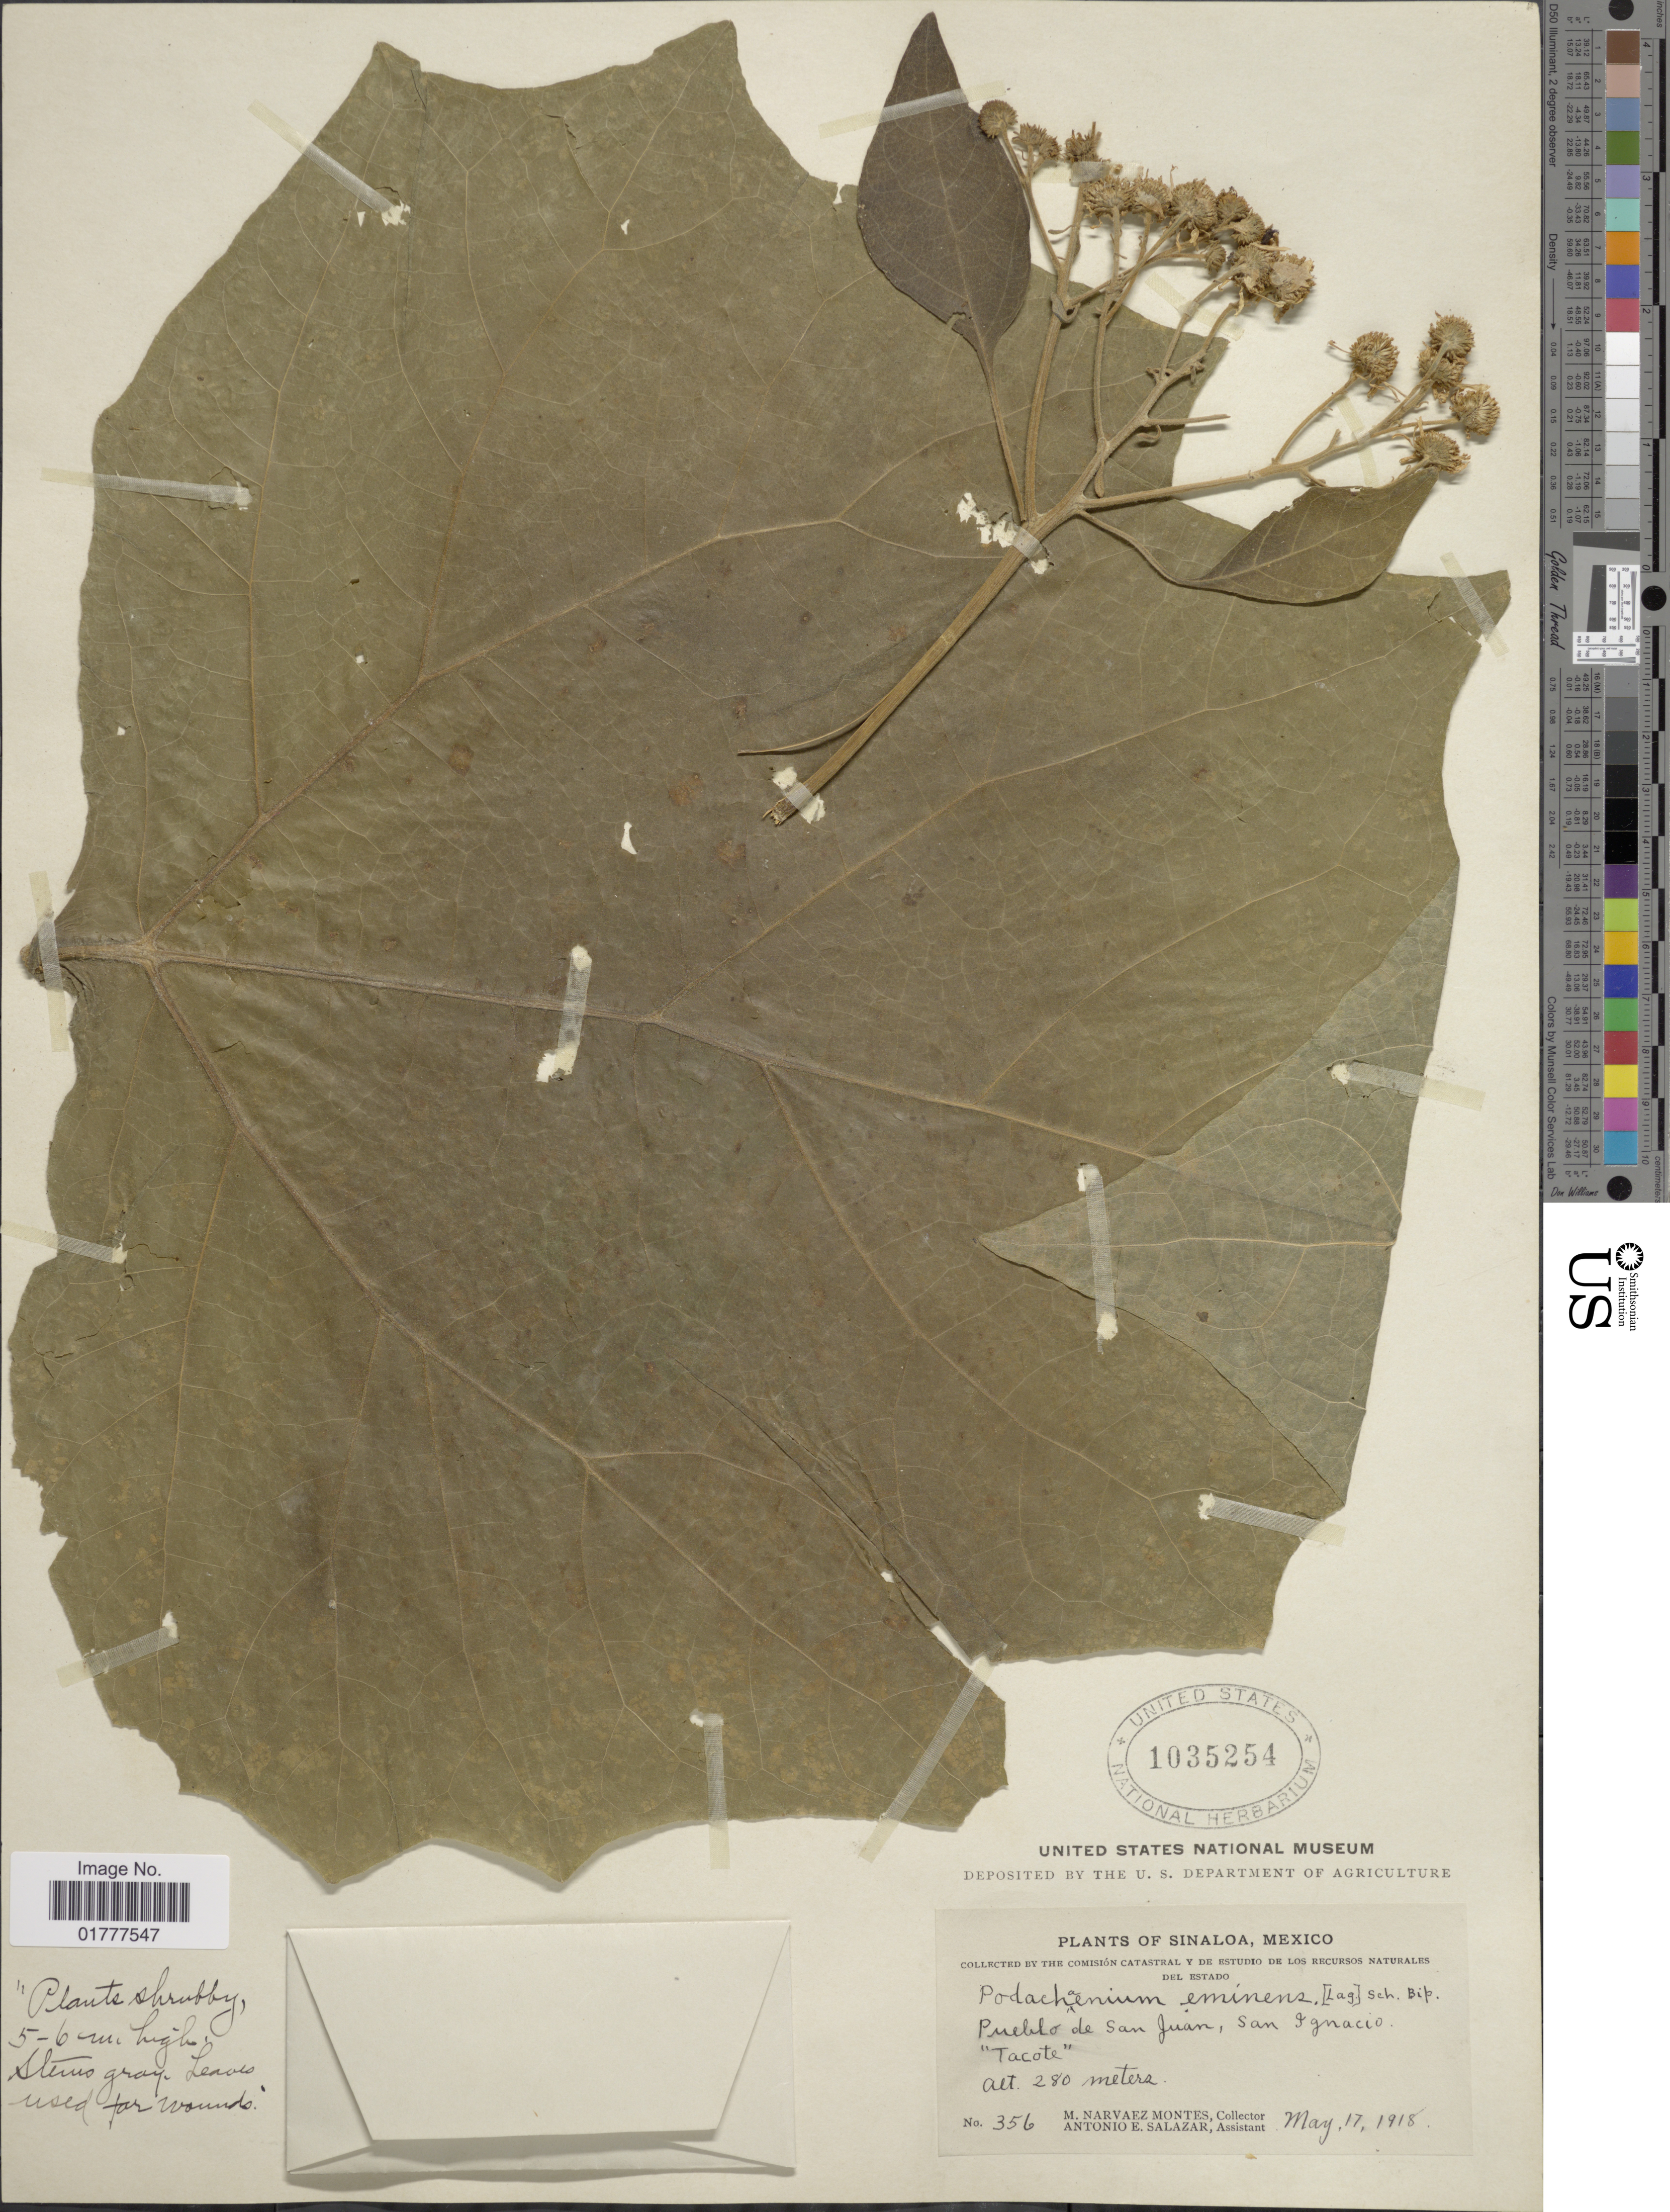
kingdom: Plantae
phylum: Tracheophyta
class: Magnoliopsida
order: Asterales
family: Asteraceae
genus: Podachaenium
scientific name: Podachaenium eminens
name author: (Lag.) Sch. Bip. ex Sch. Bip.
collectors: M. Narvaez M. & A. E. Salazar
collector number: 356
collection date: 1918-05-17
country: Mexico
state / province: Sinaloa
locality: Sinaloa, Mexico. Pueblo de San Juan. San Ignacio.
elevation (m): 280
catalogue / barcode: US 1035254